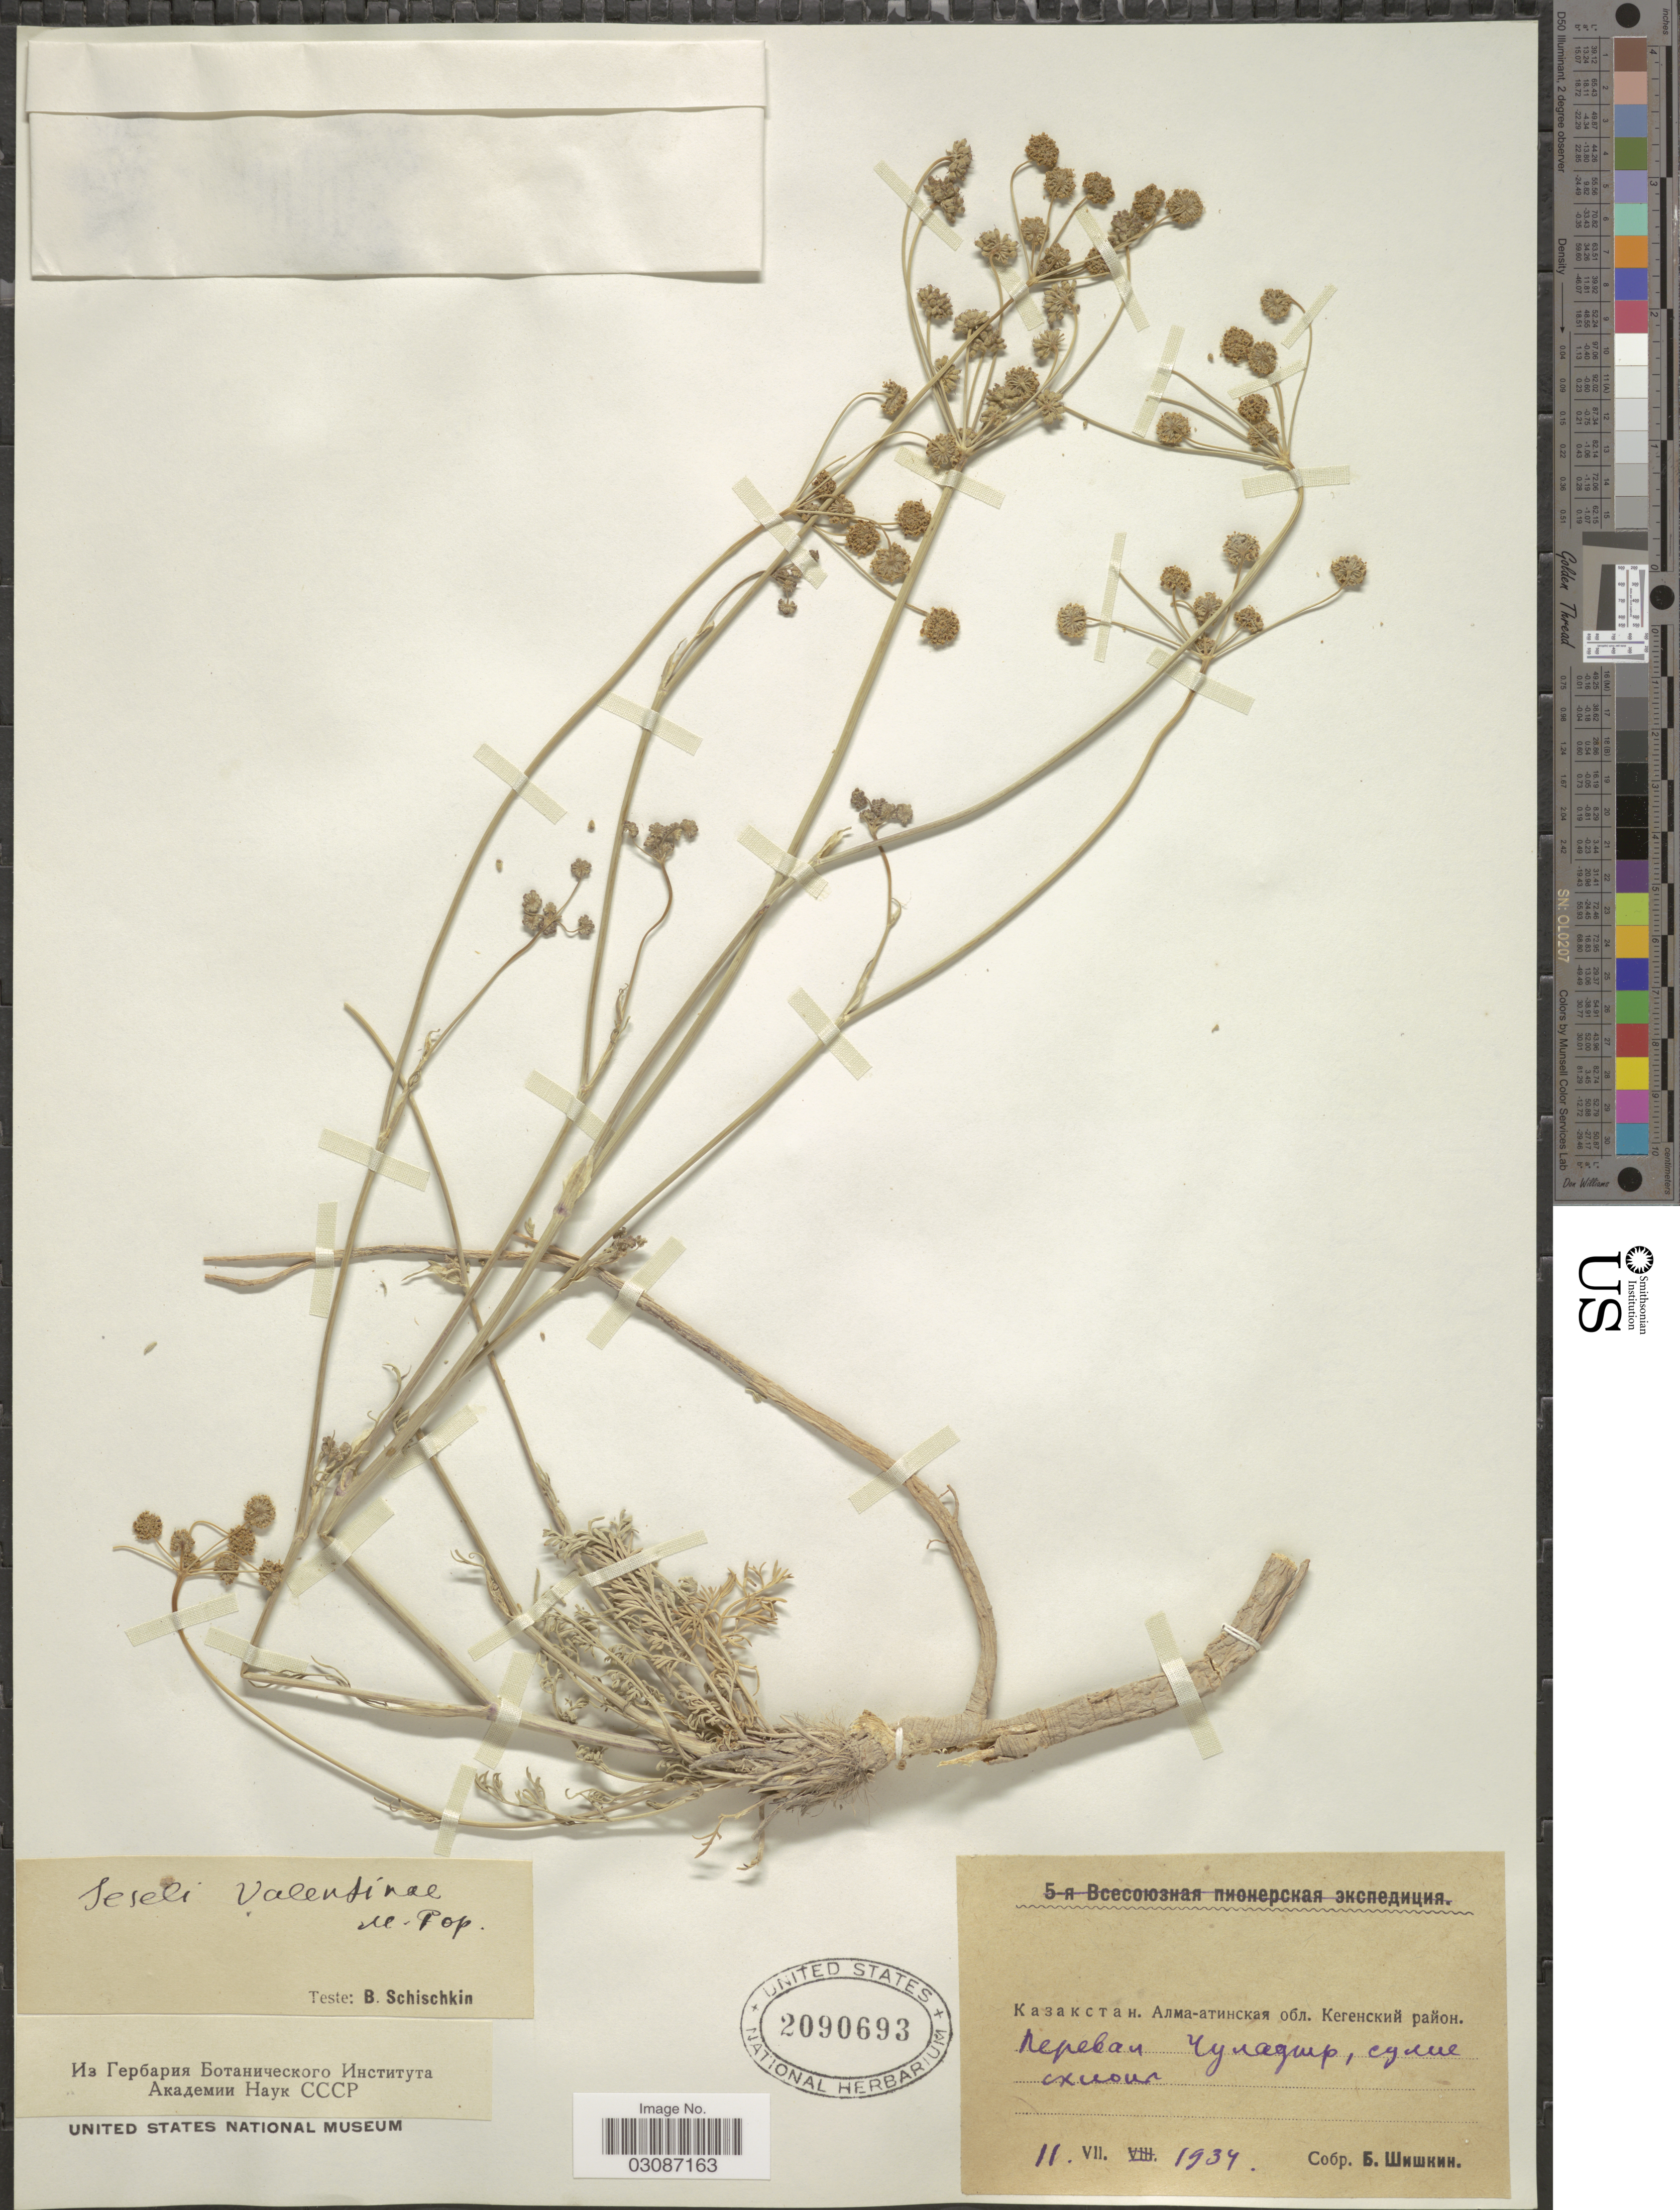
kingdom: Plantae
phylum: Tracheophyta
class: Magnoliopsida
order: Apiales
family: Apiaceae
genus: Seseli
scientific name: Seseli valentinae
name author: Popov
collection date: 1934-07-11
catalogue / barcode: US 2090693